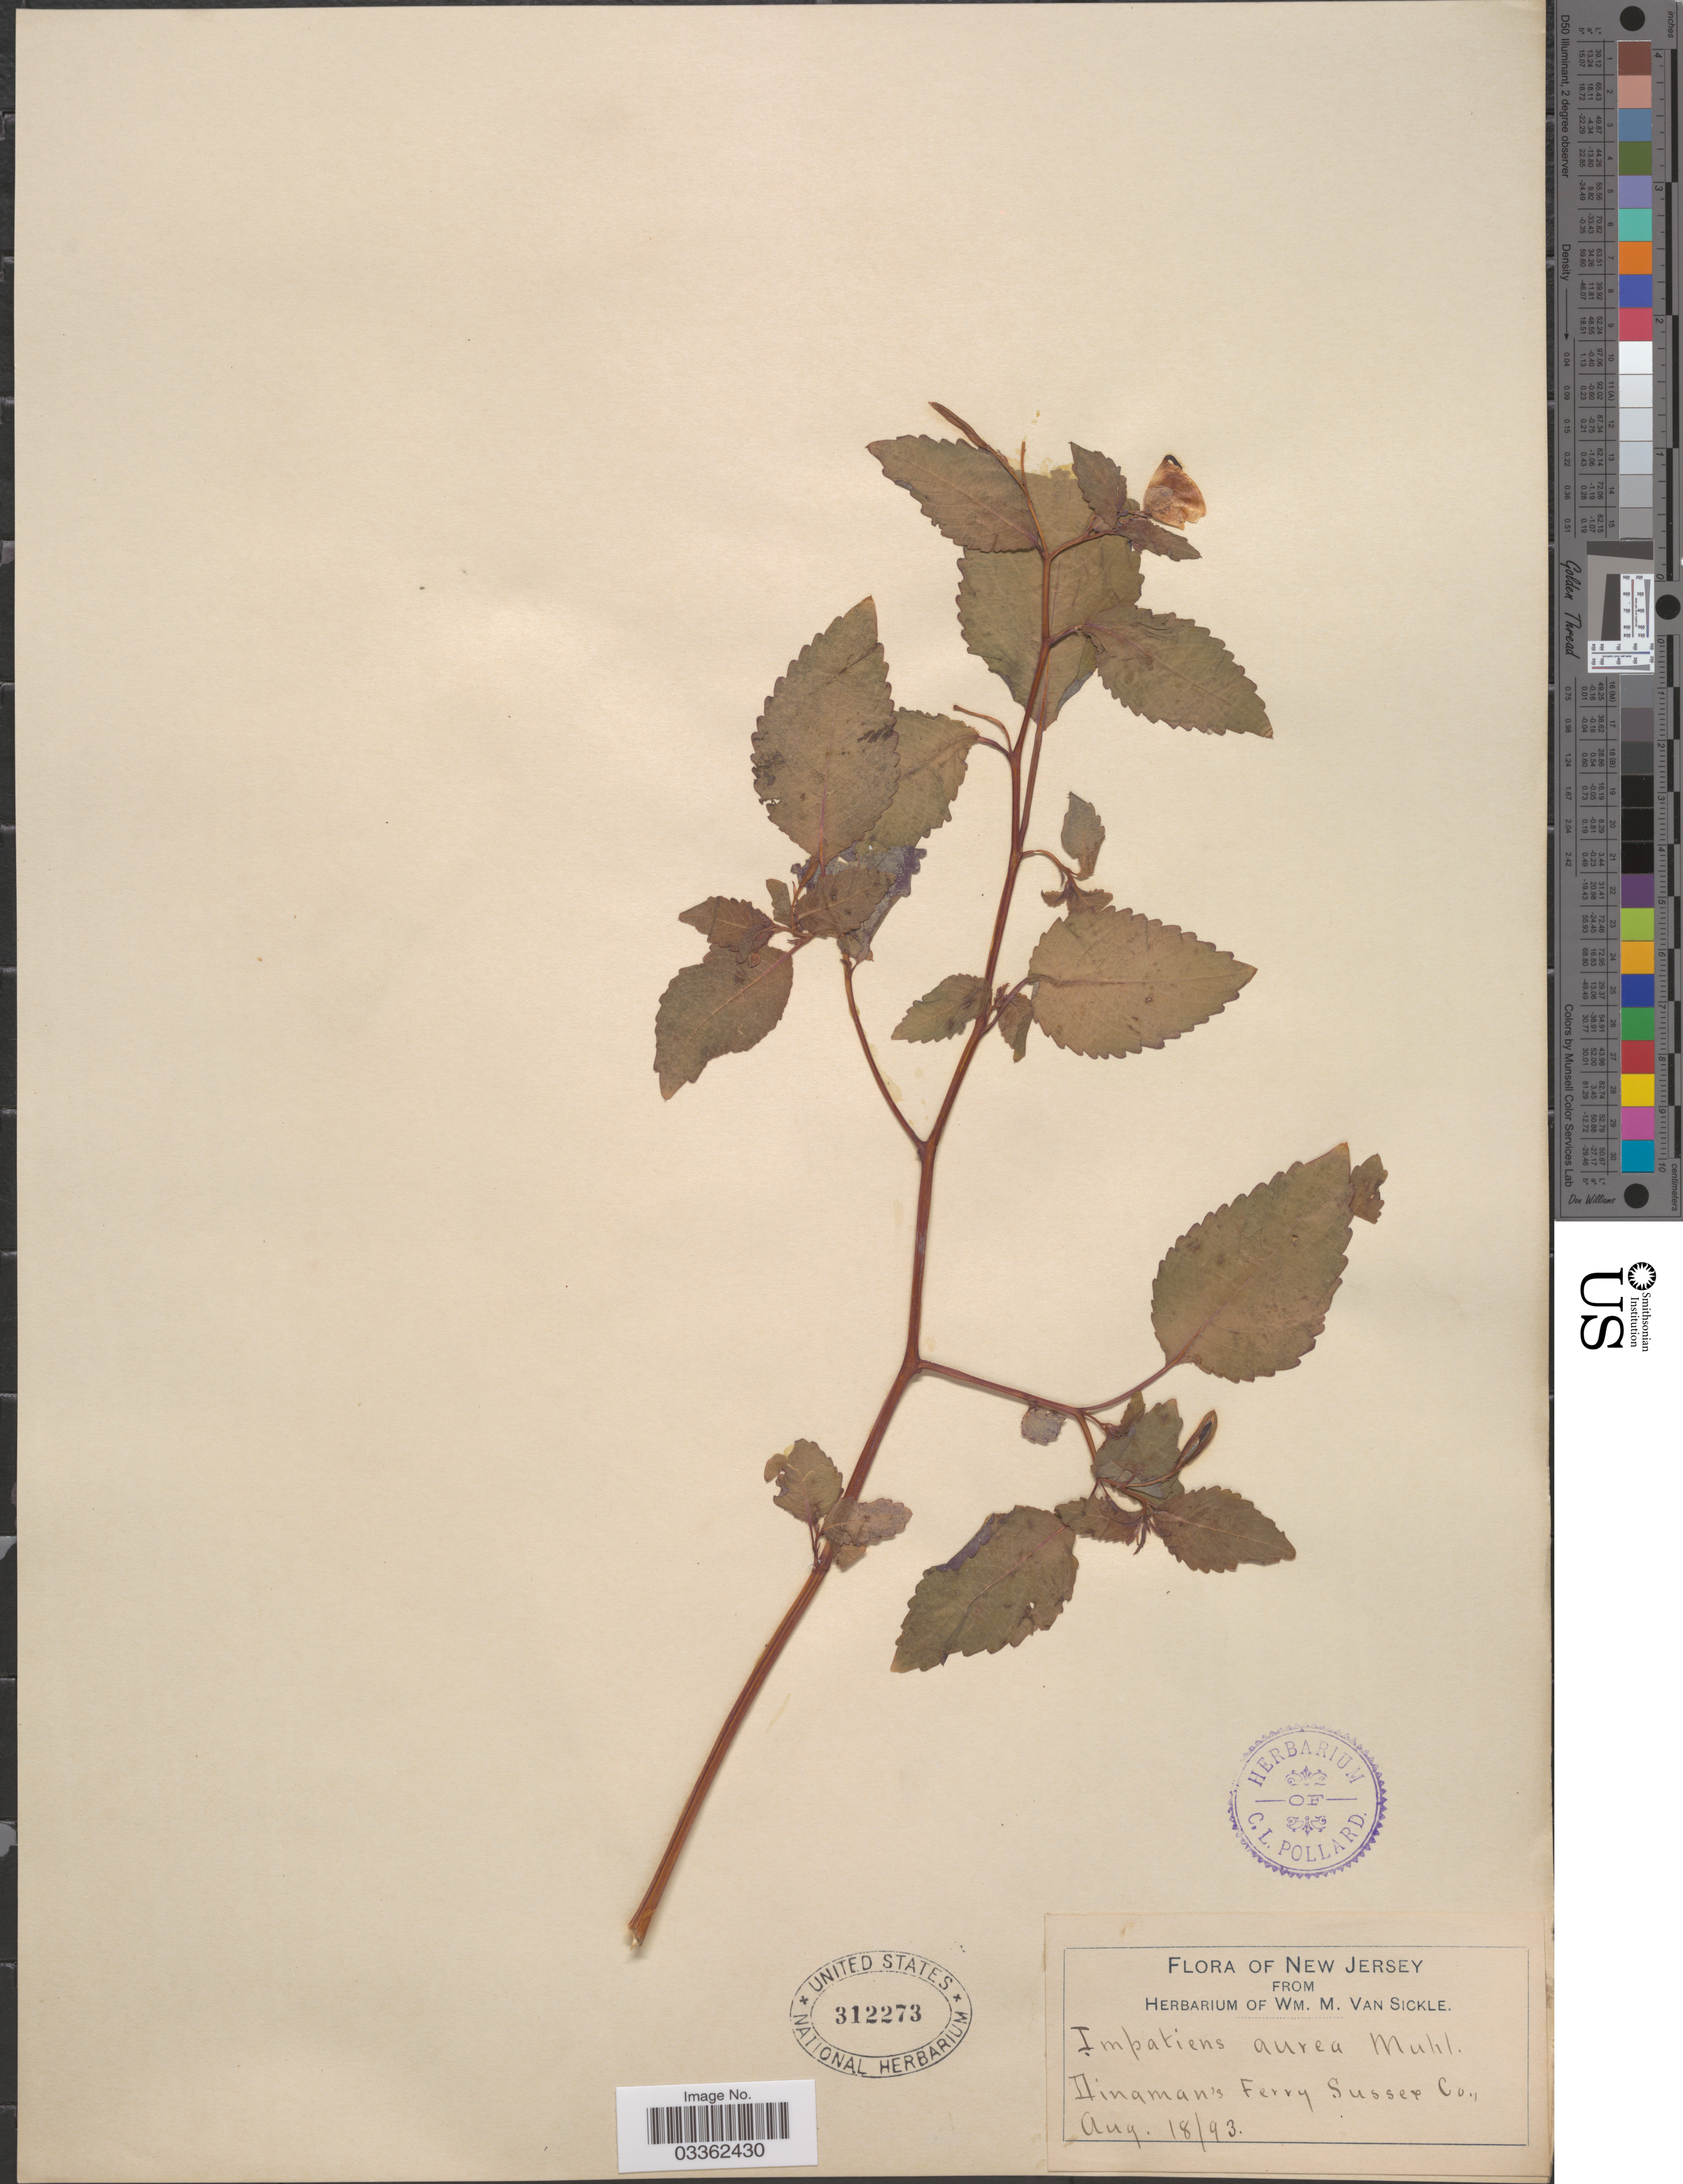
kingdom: Plantae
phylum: Tracheophyta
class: Magnoliopsida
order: Ericales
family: Balsaminaceae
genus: Impatiens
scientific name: Impatiens pallida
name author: Nutt.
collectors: ex herb. Wm. M. Van Sickle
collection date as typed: Transcribed d/m/y: 18/8/93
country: United States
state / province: New Jersey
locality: Dingman's Ferry, Sussex Co.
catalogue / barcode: US 312273